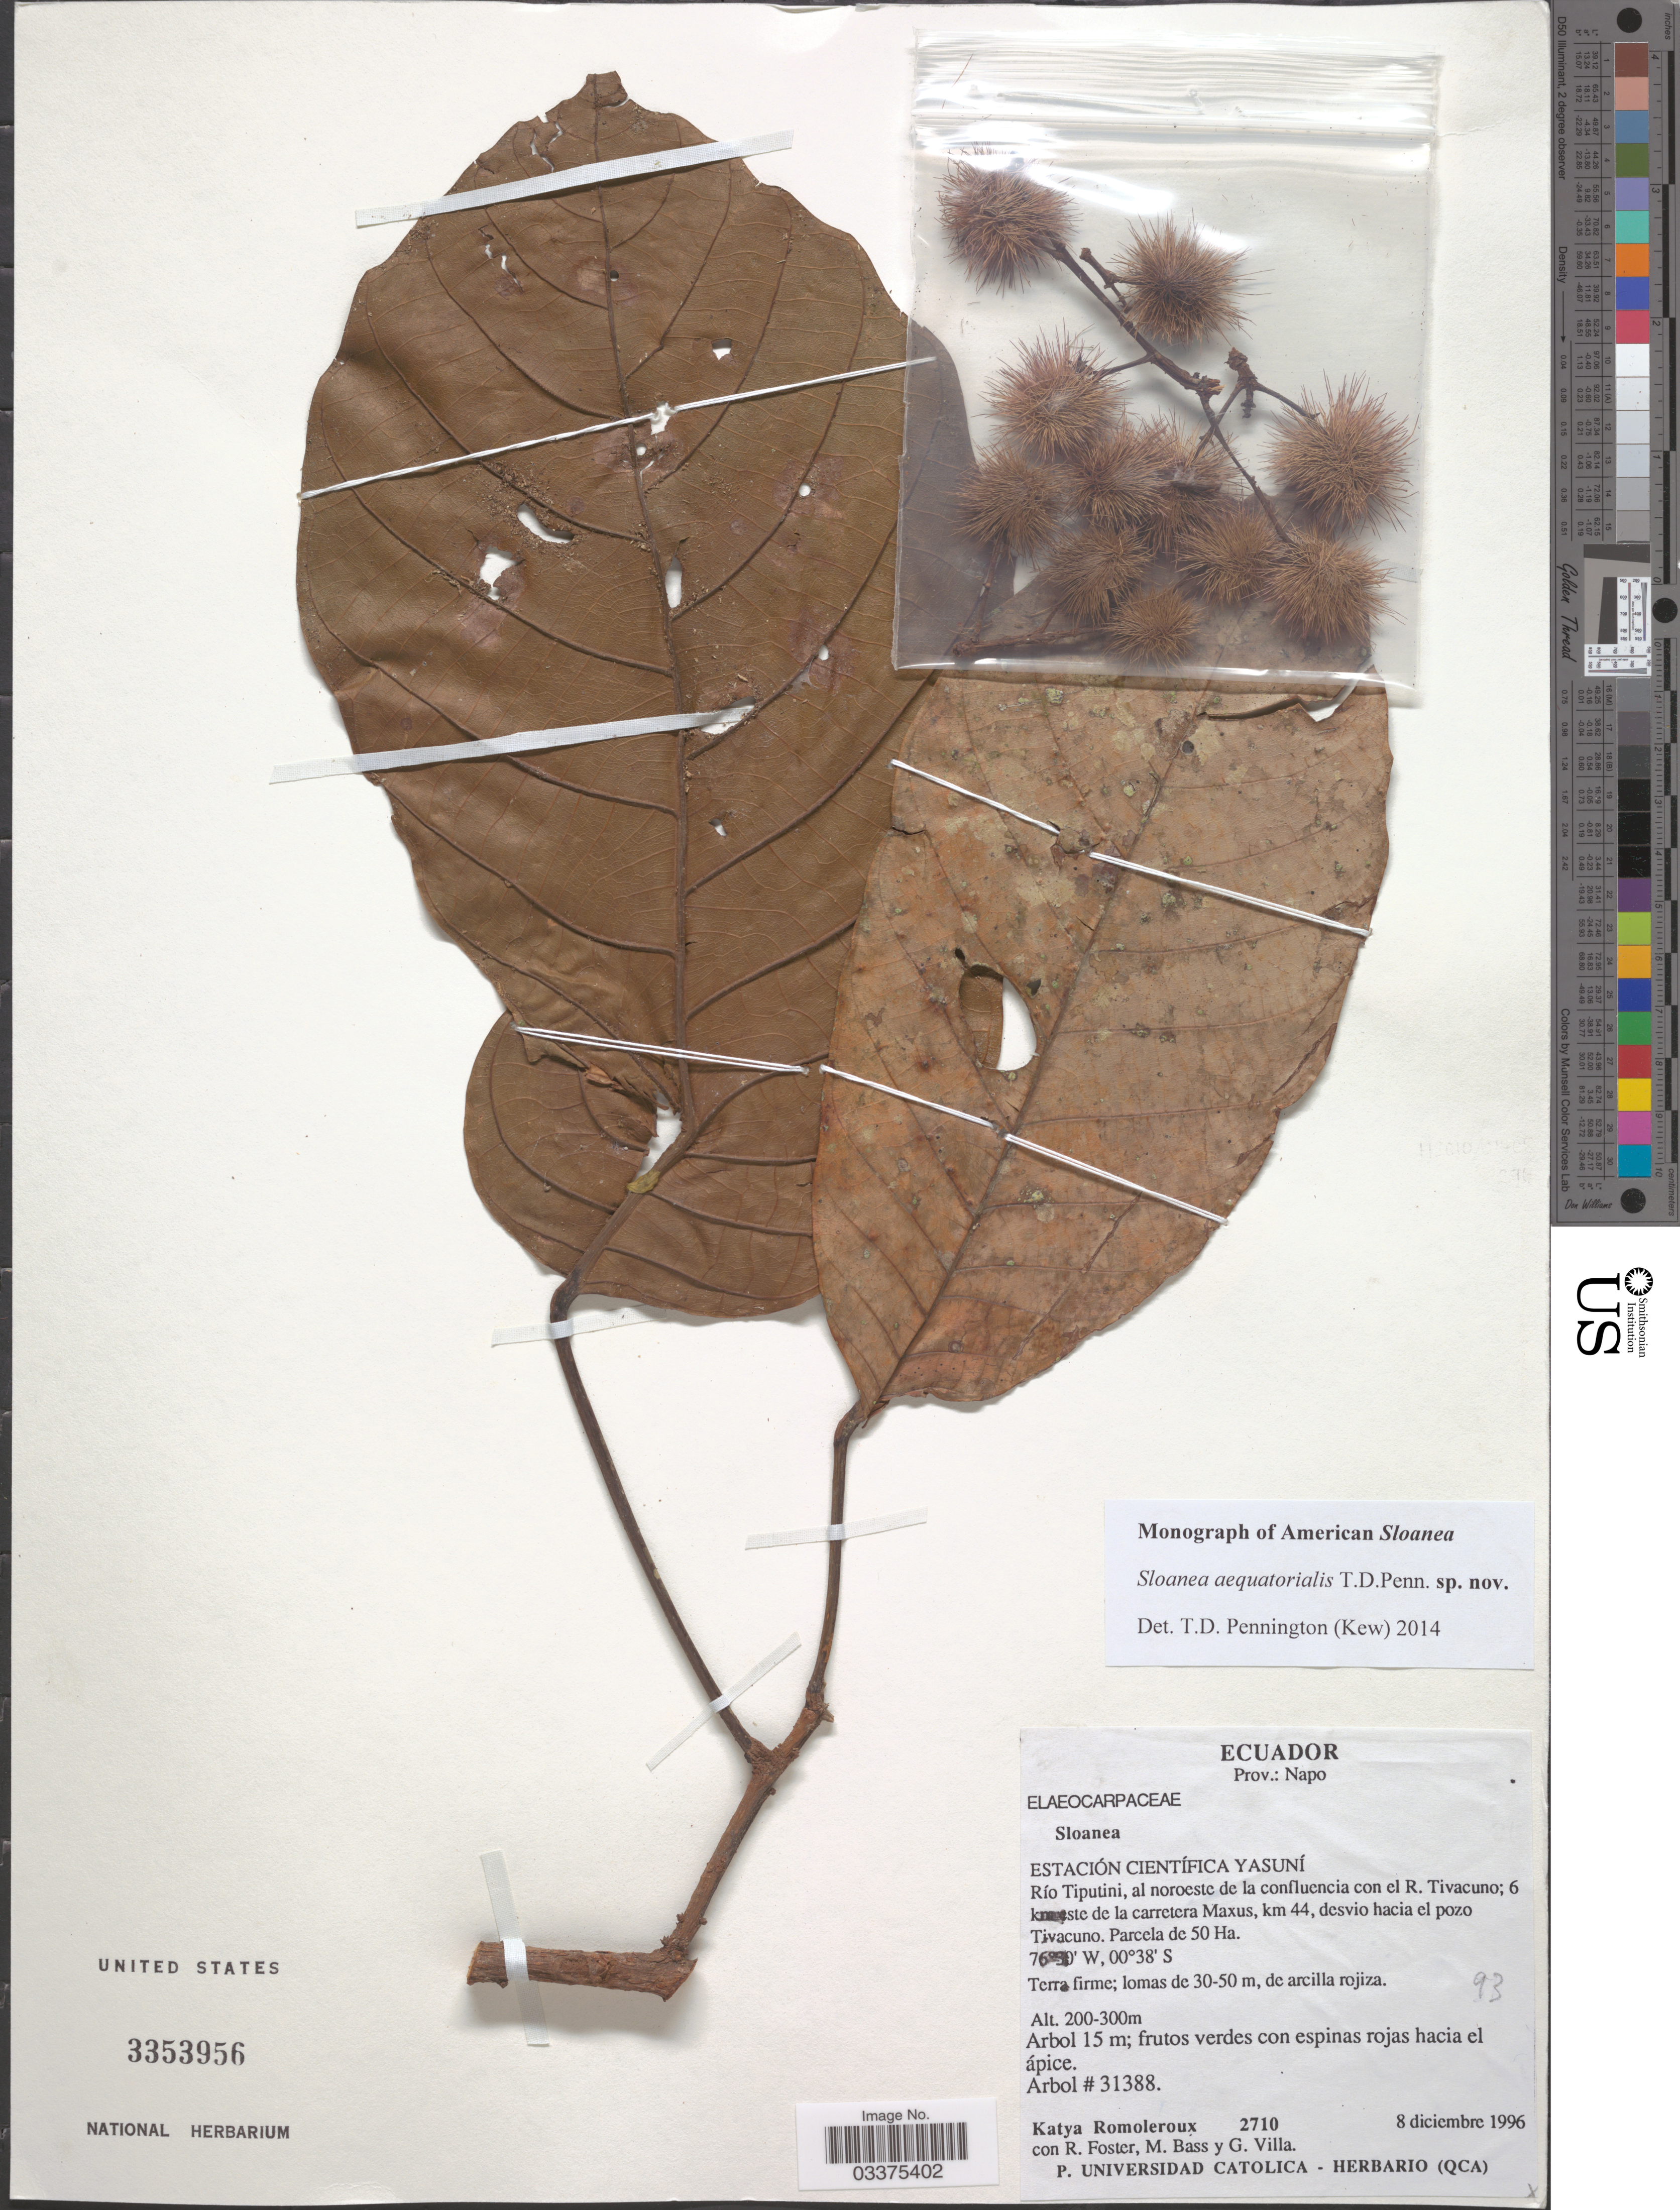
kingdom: Plantae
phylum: Tracheophyta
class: Magnoliopsida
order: Oxalidales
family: Elaeocarpaceae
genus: Sloanea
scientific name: Sloanea aequatorialis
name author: T.D. Penn.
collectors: K. Romoleroux, R. Foster, M. Bass & G. Villa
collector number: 2710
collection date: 1996-12-08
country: Ecuador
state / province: Napo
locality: Estación Científica Yasuní. Río Tiputini, al noroeste de la confluencia con el R. Tivacuno; 6 km este de la carretera Maxus, km 44, desvio hacia el pozo Tivacuno. Parcela de 50 Ha.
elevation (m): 200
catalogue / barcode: US 3353956